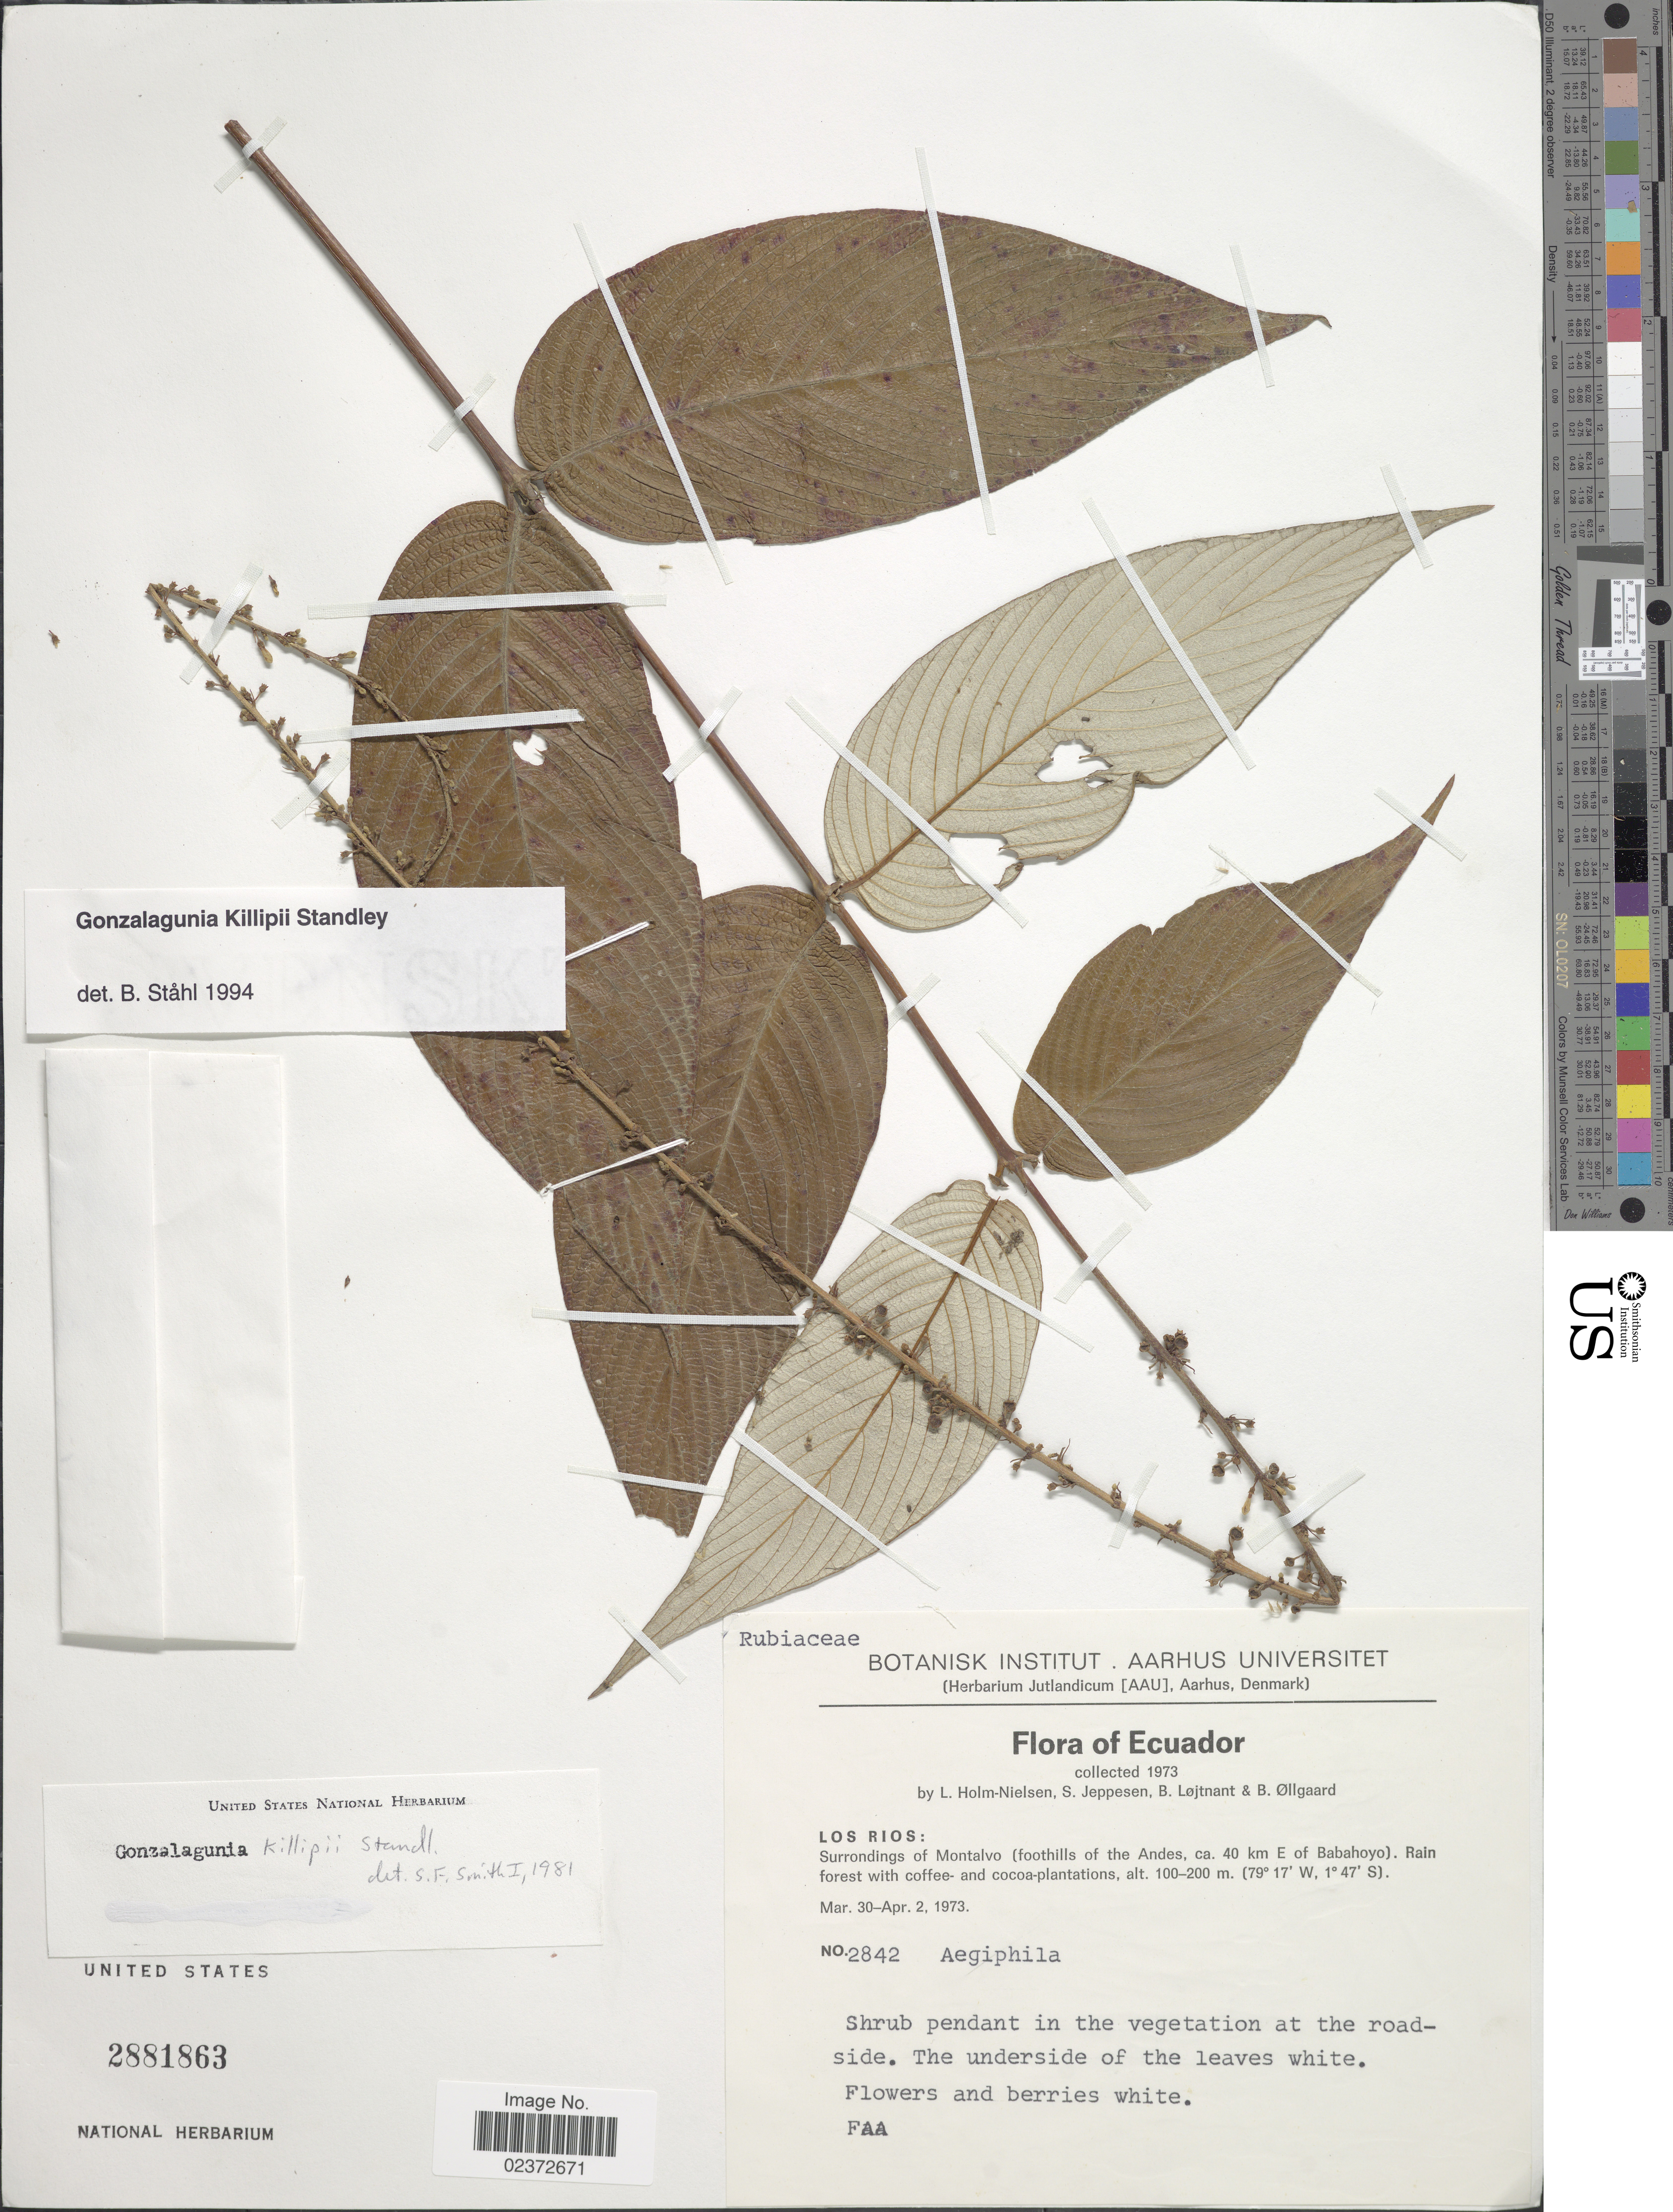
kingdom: Plantae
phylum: Tracheophyta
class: Magnoliopsida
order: Gentianales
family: Rubiaceae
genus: Gonzalagunia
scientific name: Gonzalagunia killipii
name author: Standl.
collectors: L. Holm-Nielsen, S. Jeppesen, B. Löjtnant & B. Øllgaard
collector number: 2842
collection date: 1973-03-30/1973-04-02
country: Ecuador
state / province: Los Ríos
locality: Surrondings of Montalvo (foothills of the Andes, ca. 40 km E. of Babhoyo). Rain forest with coffee- and cocoa-plantations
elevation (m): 100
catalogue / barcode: US 2881863